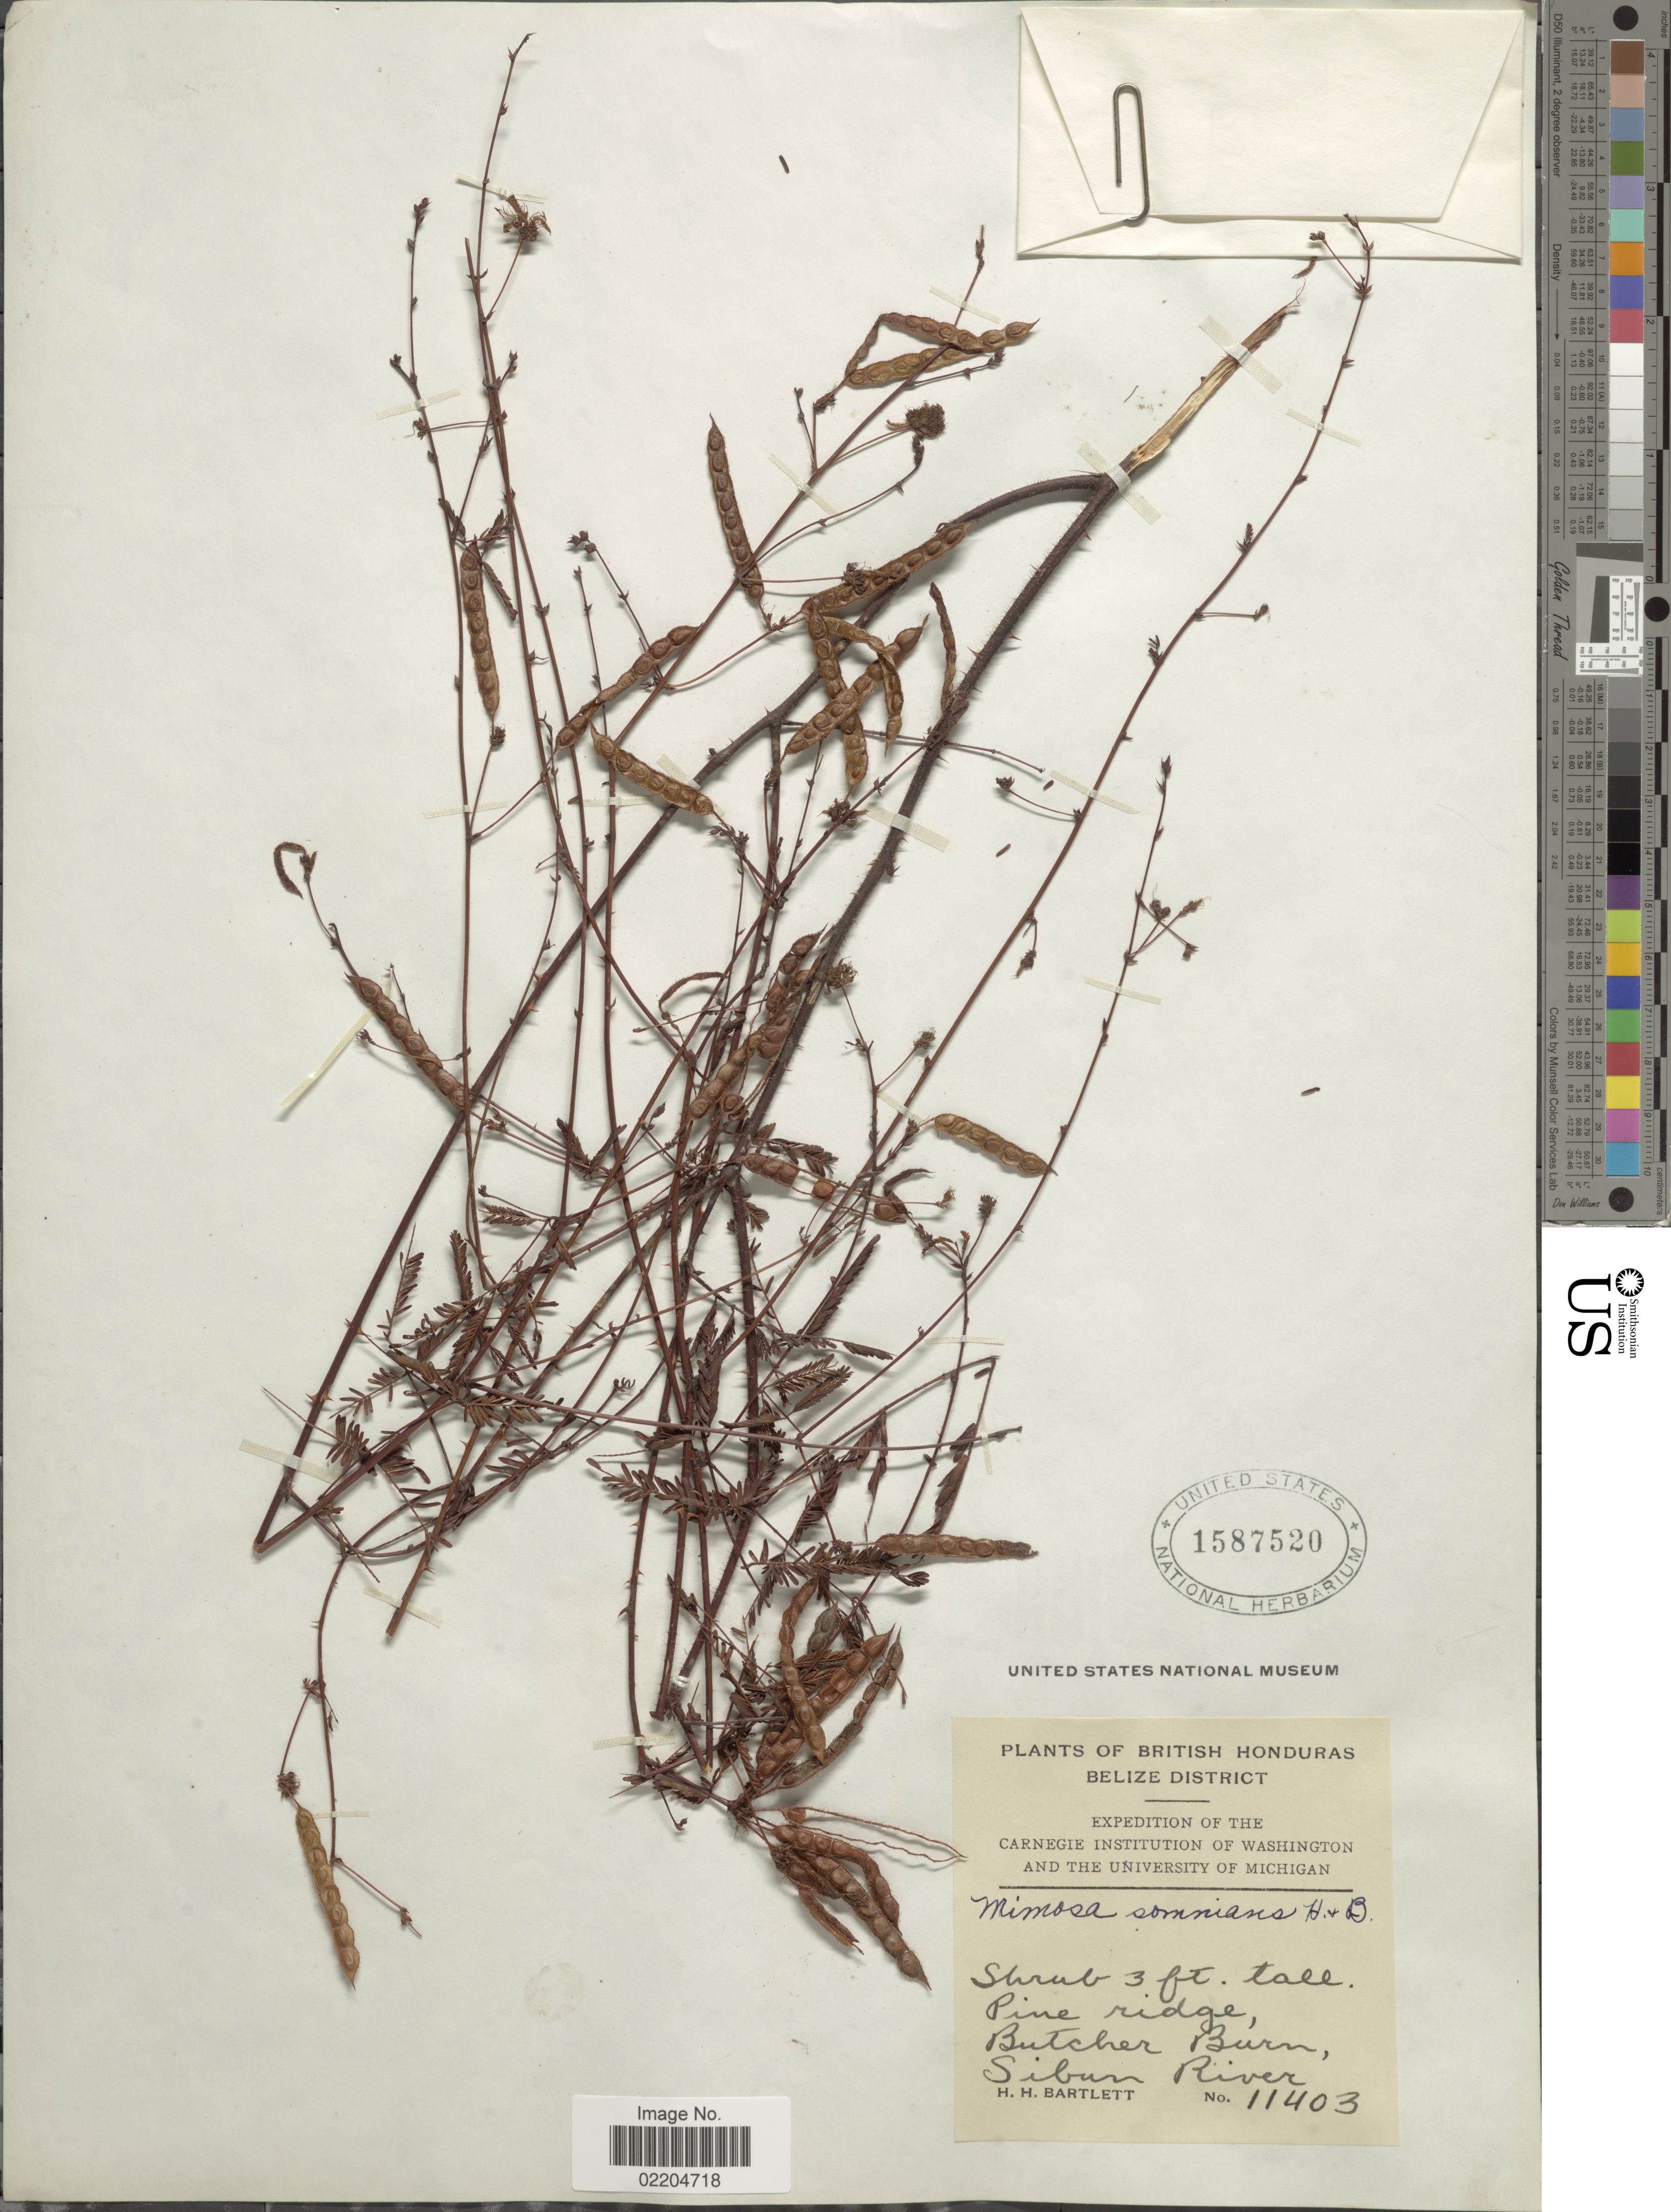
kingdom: Plantae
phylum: Tracheophyta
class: Magnoliopsida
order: Fabales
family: Fabaceae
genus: Mimosa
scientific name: Mimosa somnians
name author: Humb. & Bonpl. ex Willd.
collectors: H. H. Bartlett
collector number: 11403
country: Belize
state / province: Belize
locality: British Honduras, Belize District. Pine ridge. Butcher Burn, Sibun River.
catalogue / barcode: US 1587520